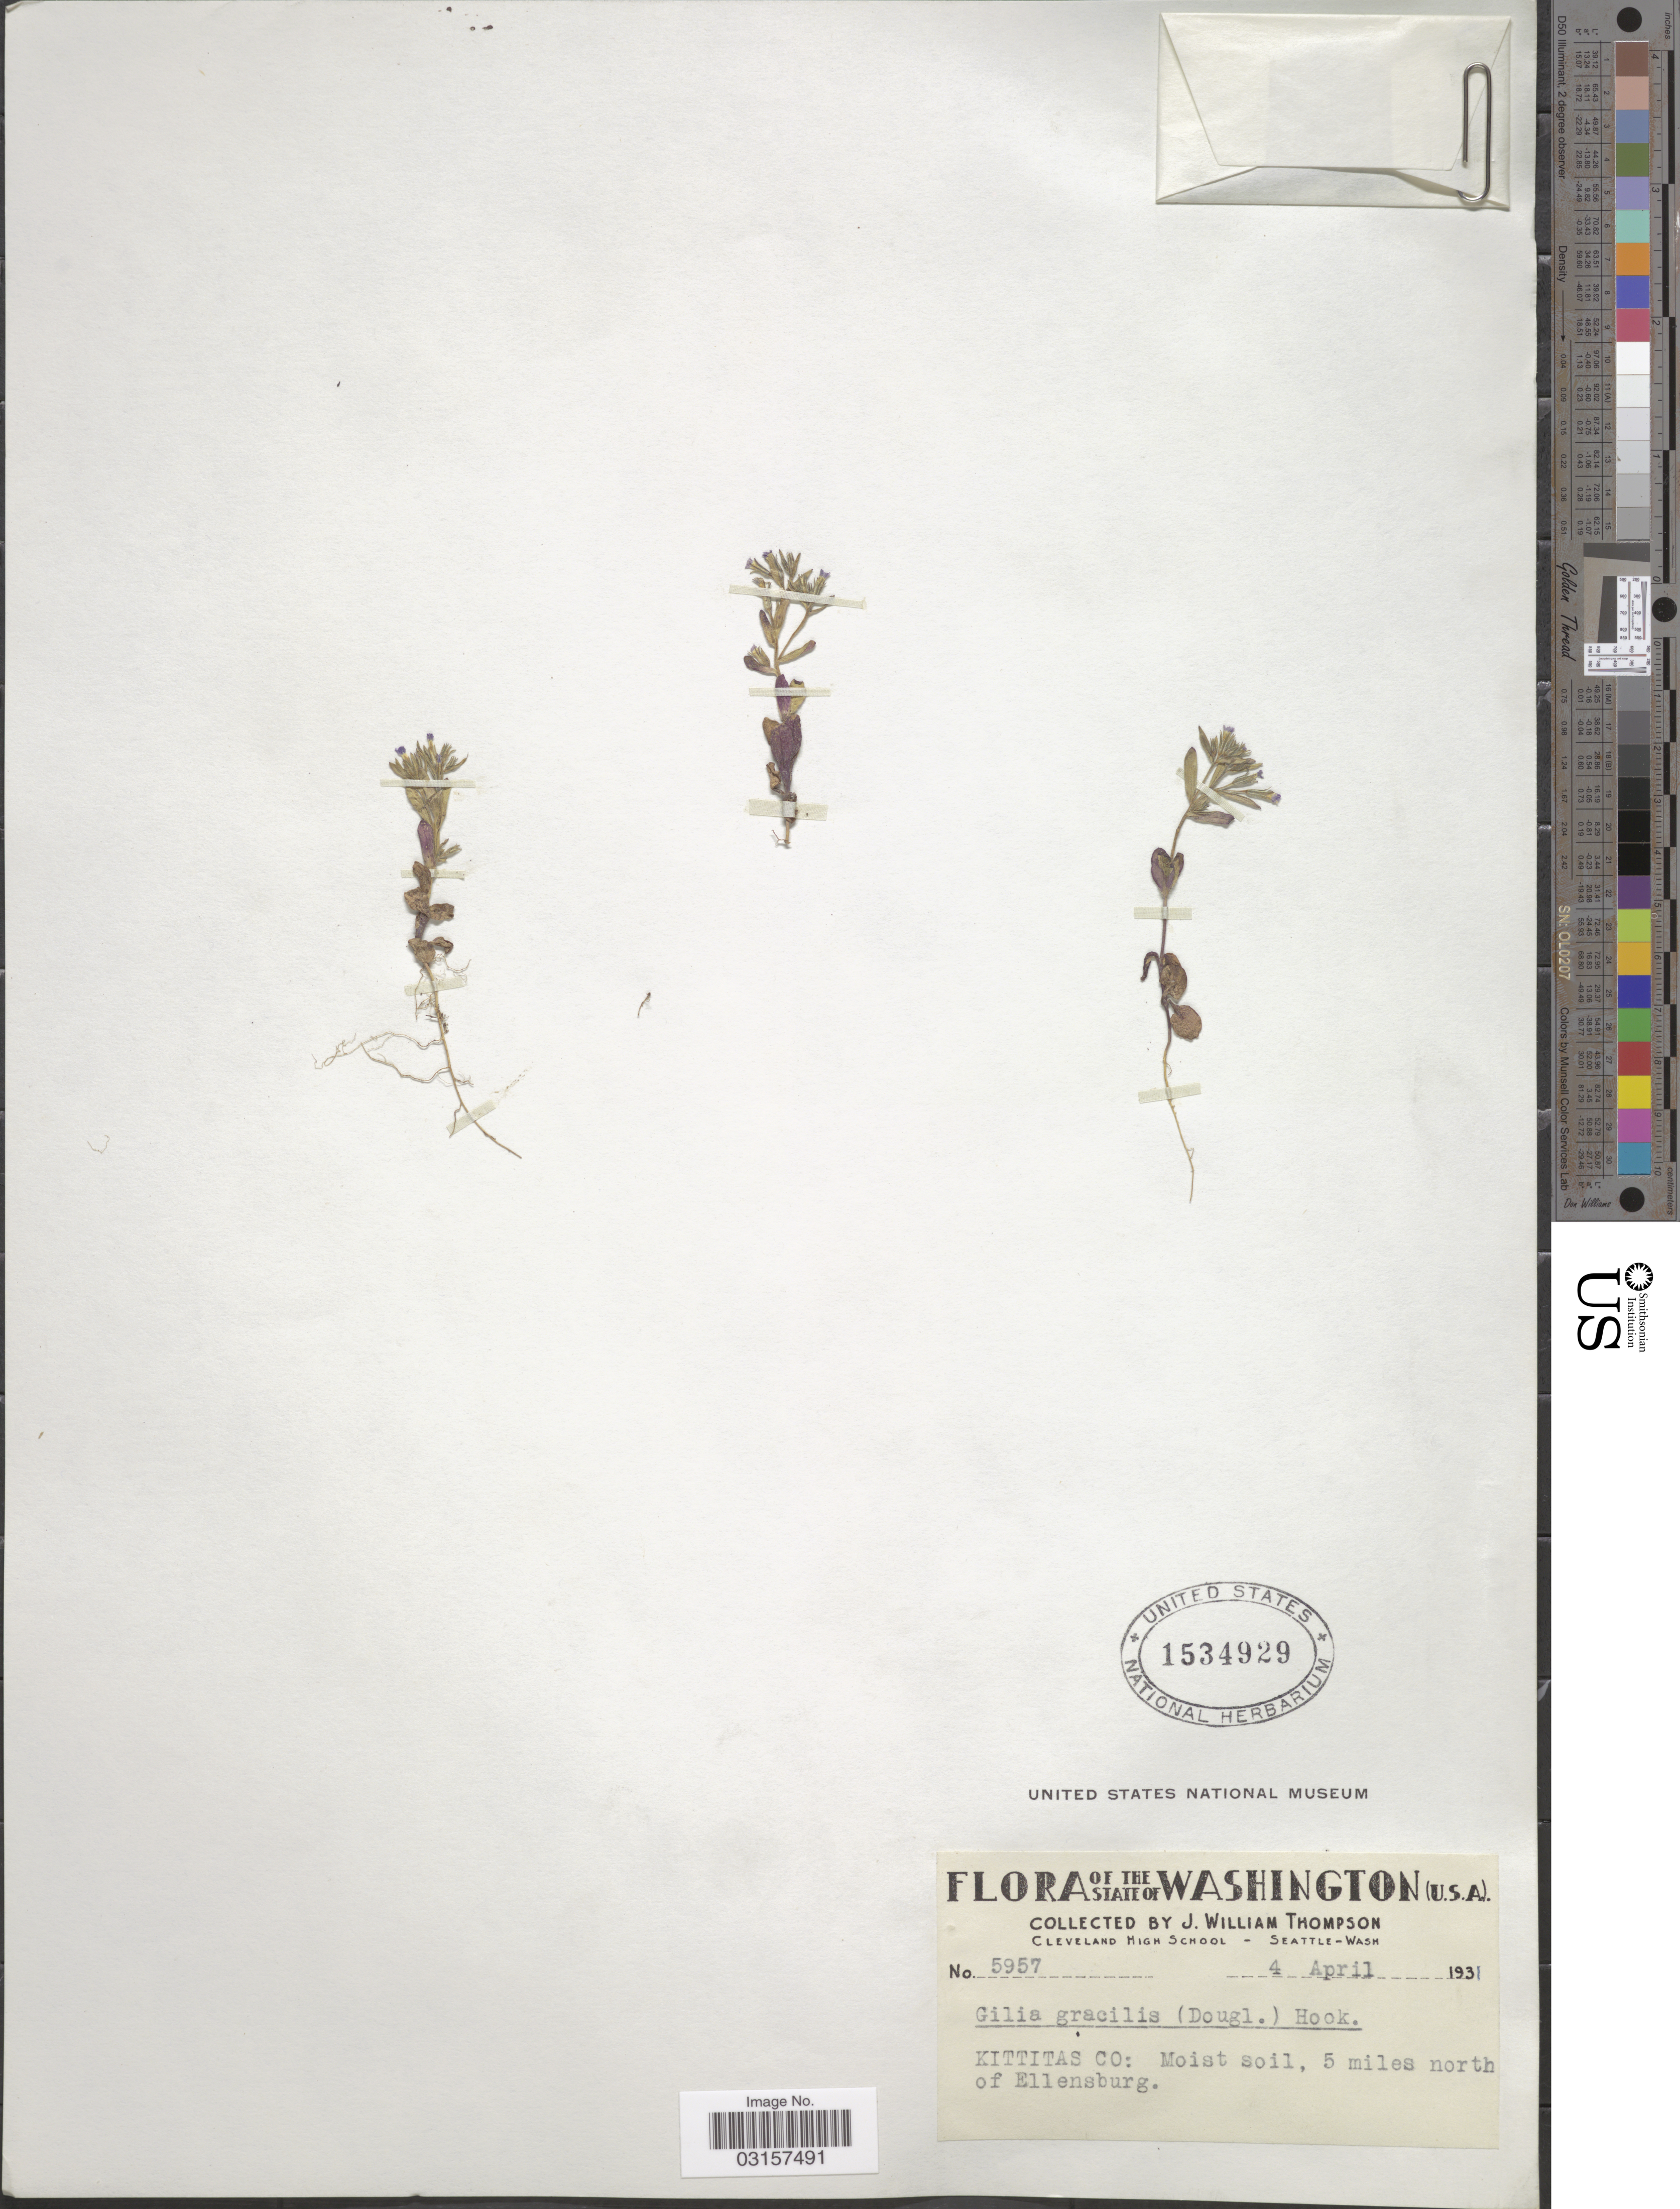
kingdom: Plantae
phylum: Tracheophyta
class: Magnoliopsida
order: Ericales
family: Polemoniaceae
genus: Microsteris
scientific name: Microsteris gracilis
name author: (Hook.) Greene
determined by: (US) Smithsonian Institution - National Museum of Natural History - Department of Botany (UNITED STATES)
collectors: J. W. Thompson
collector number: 5957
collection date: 1931-04-04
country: United States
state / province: Washington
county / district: Kittitas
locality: Kittitas Co: Moist soil, 5 miles north of Ellensburg.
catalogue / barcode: US 1534929